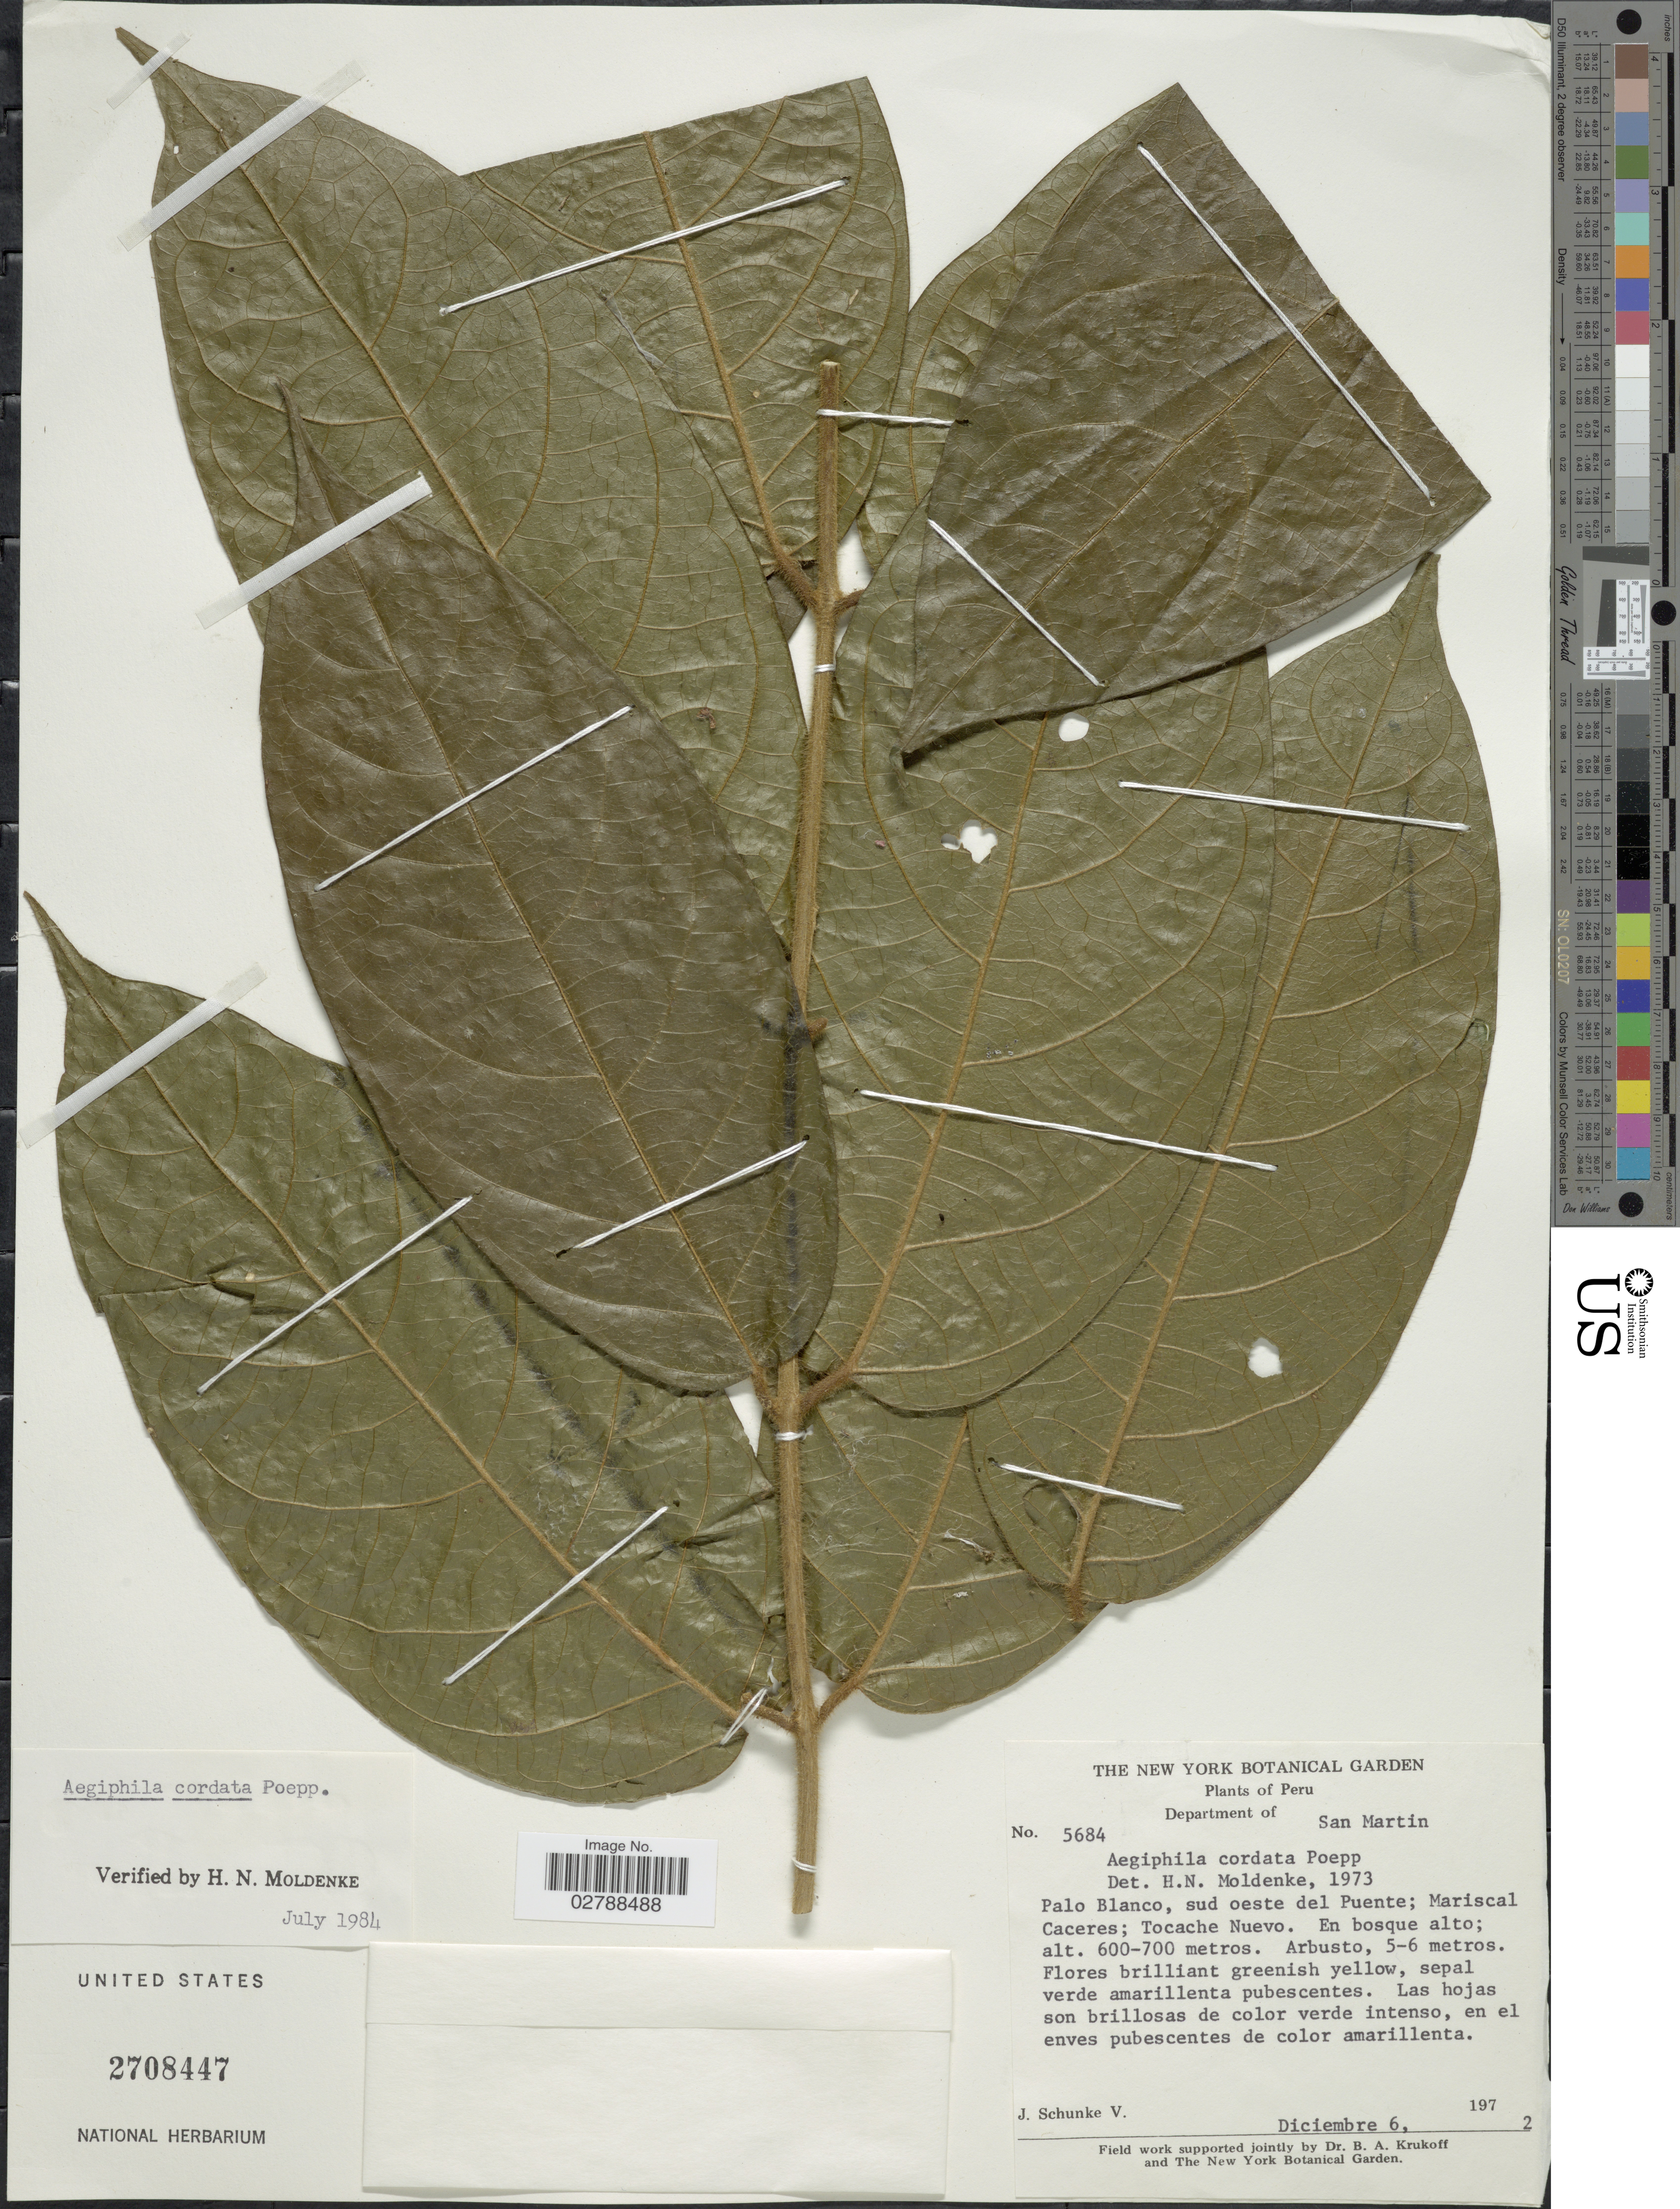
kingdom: Plantae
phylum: Tracheophyta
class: Magnoliopsida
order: Lamiales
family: Lamiaceae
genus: Aegiphila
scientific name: Aegiphila cordata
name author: Poepp. ex Schauer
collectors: J. Schunke Vigo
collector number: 5684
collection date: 1972-12-06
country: Peru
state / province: San Martín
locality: Department of San Martin, Palo Blanco, sud oeste del Puente; Mariscal Caceres; Tocache Nuevo.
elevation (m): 600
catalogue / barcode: US 2708447